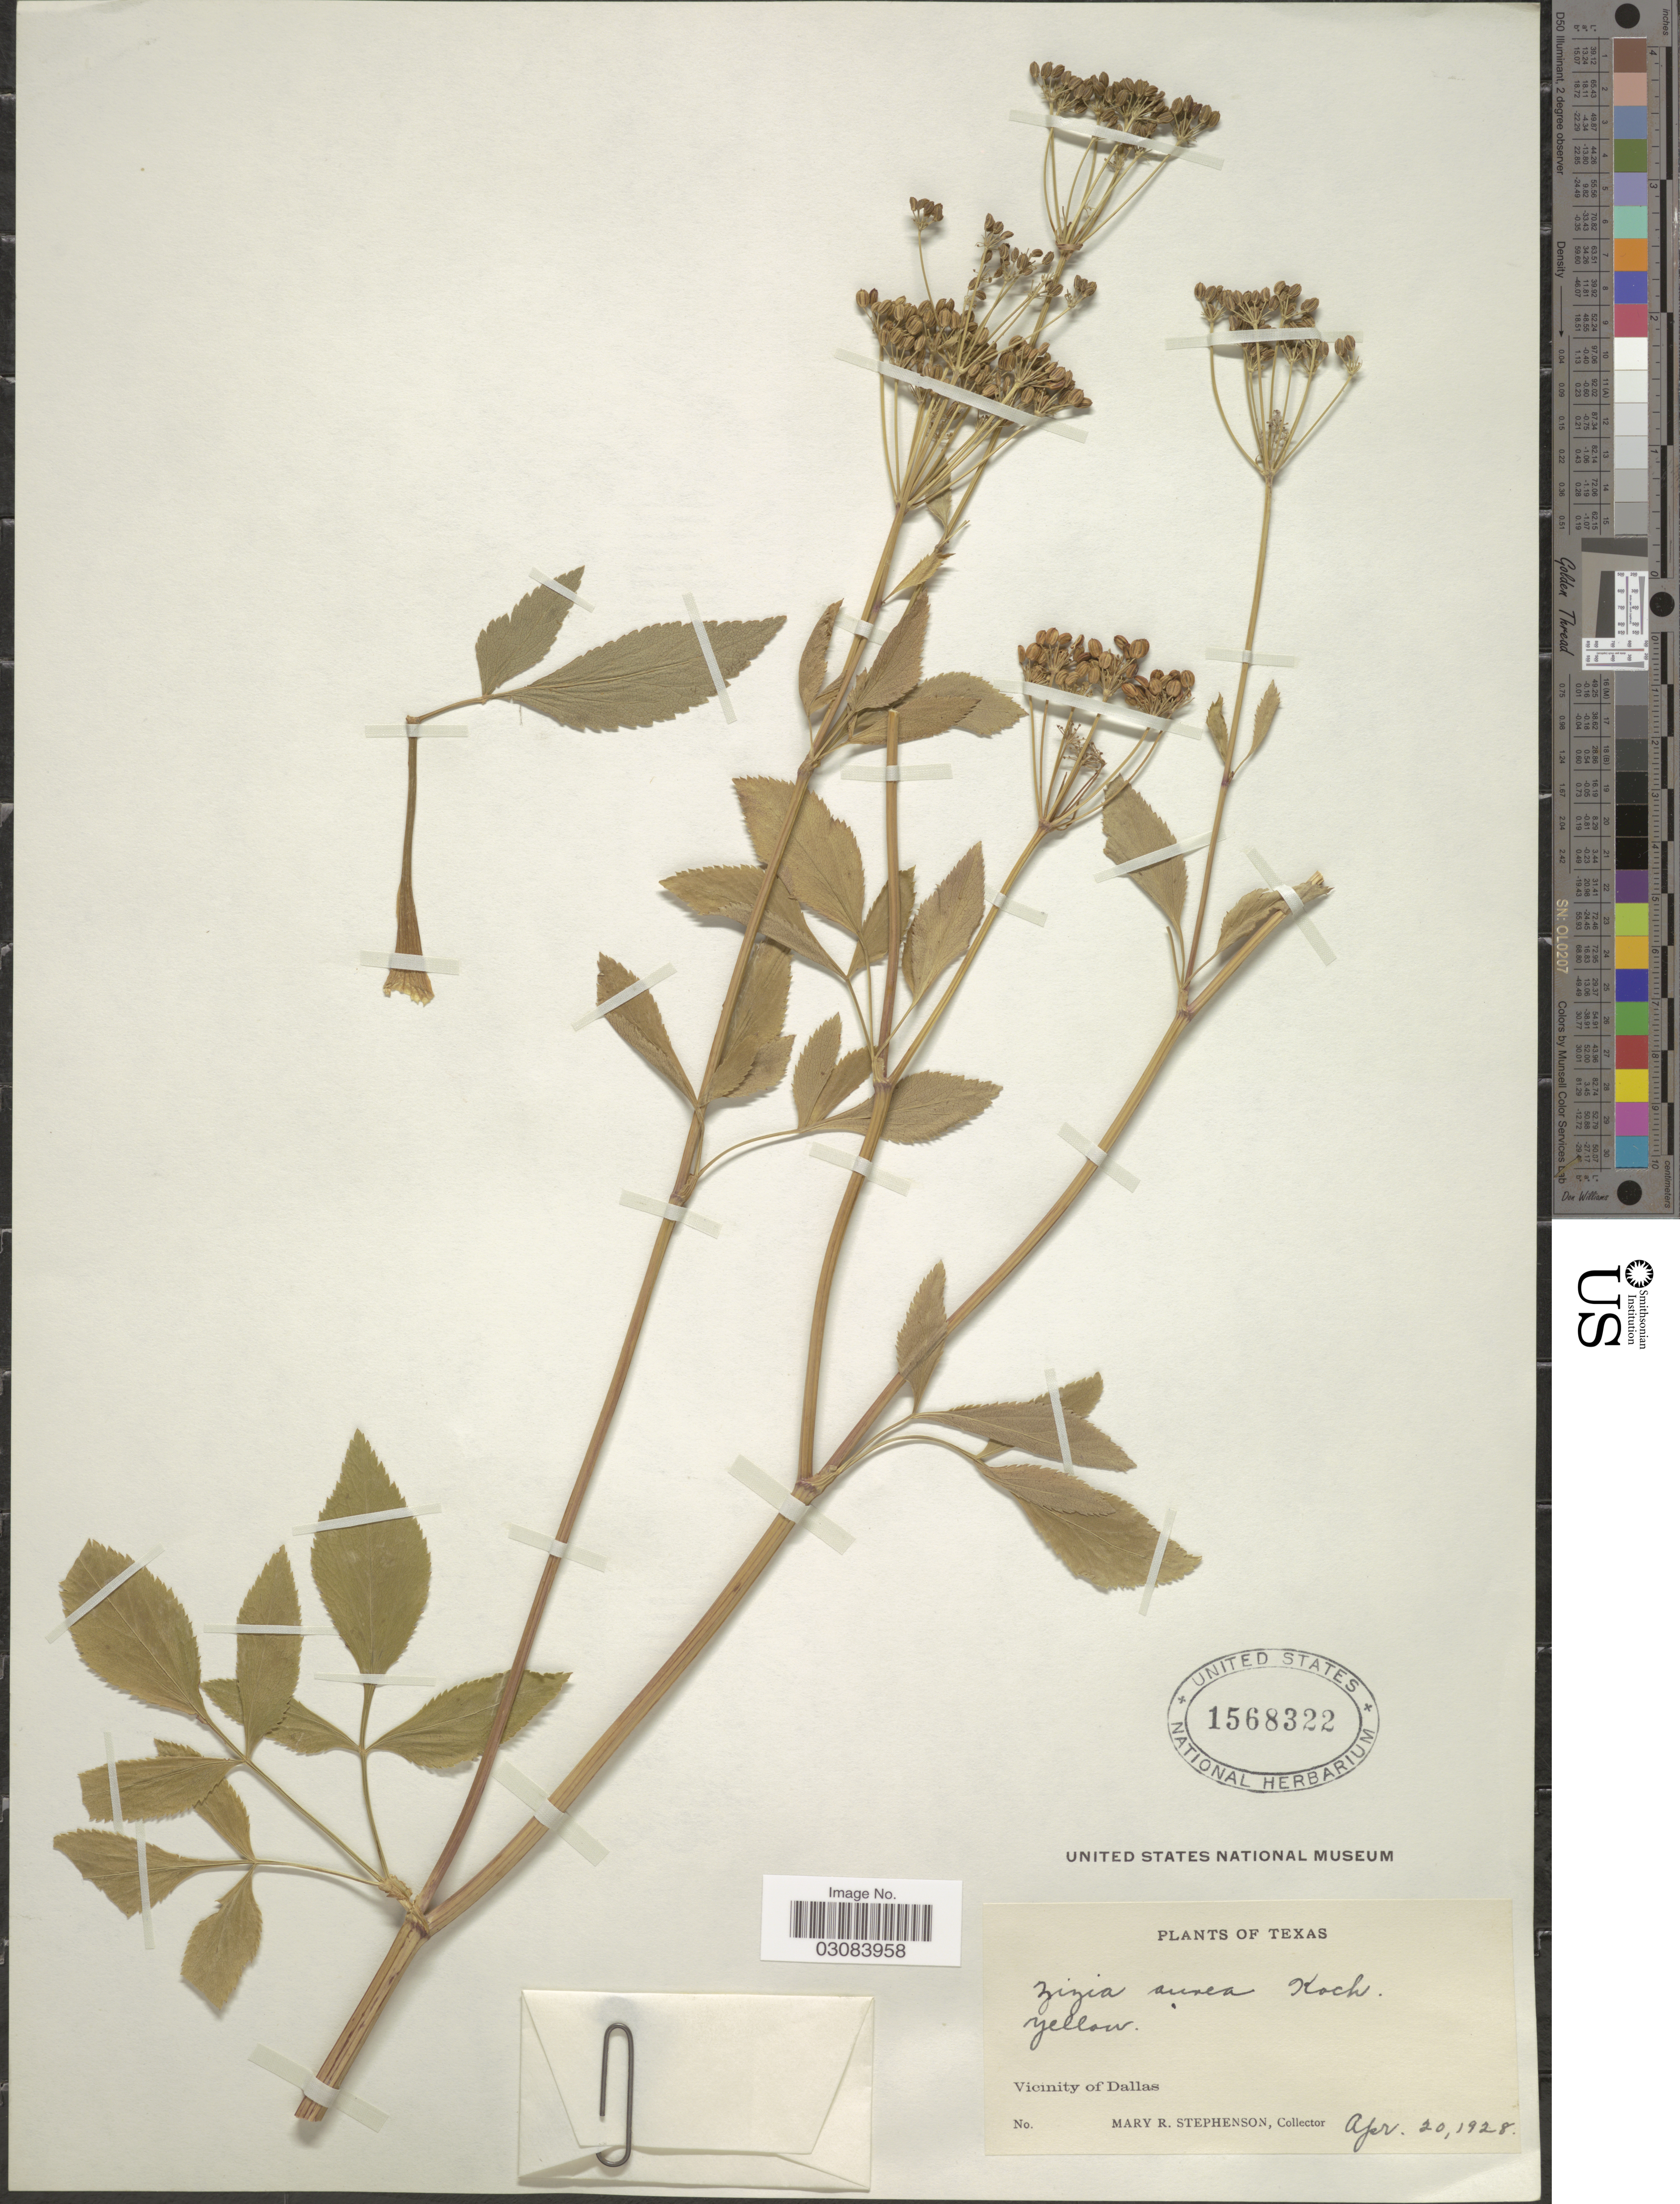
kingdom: Plantae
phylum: Tracheophyta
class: Magnoliopsida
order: Apiales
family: Apiaceae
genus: Zizia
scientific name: Zizia aurea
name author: (L.) Koch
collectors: M. Stephenson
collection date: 1928-04-20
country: United States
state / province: Texas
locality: Vicinity of Dallas.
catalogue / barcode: US 1568322